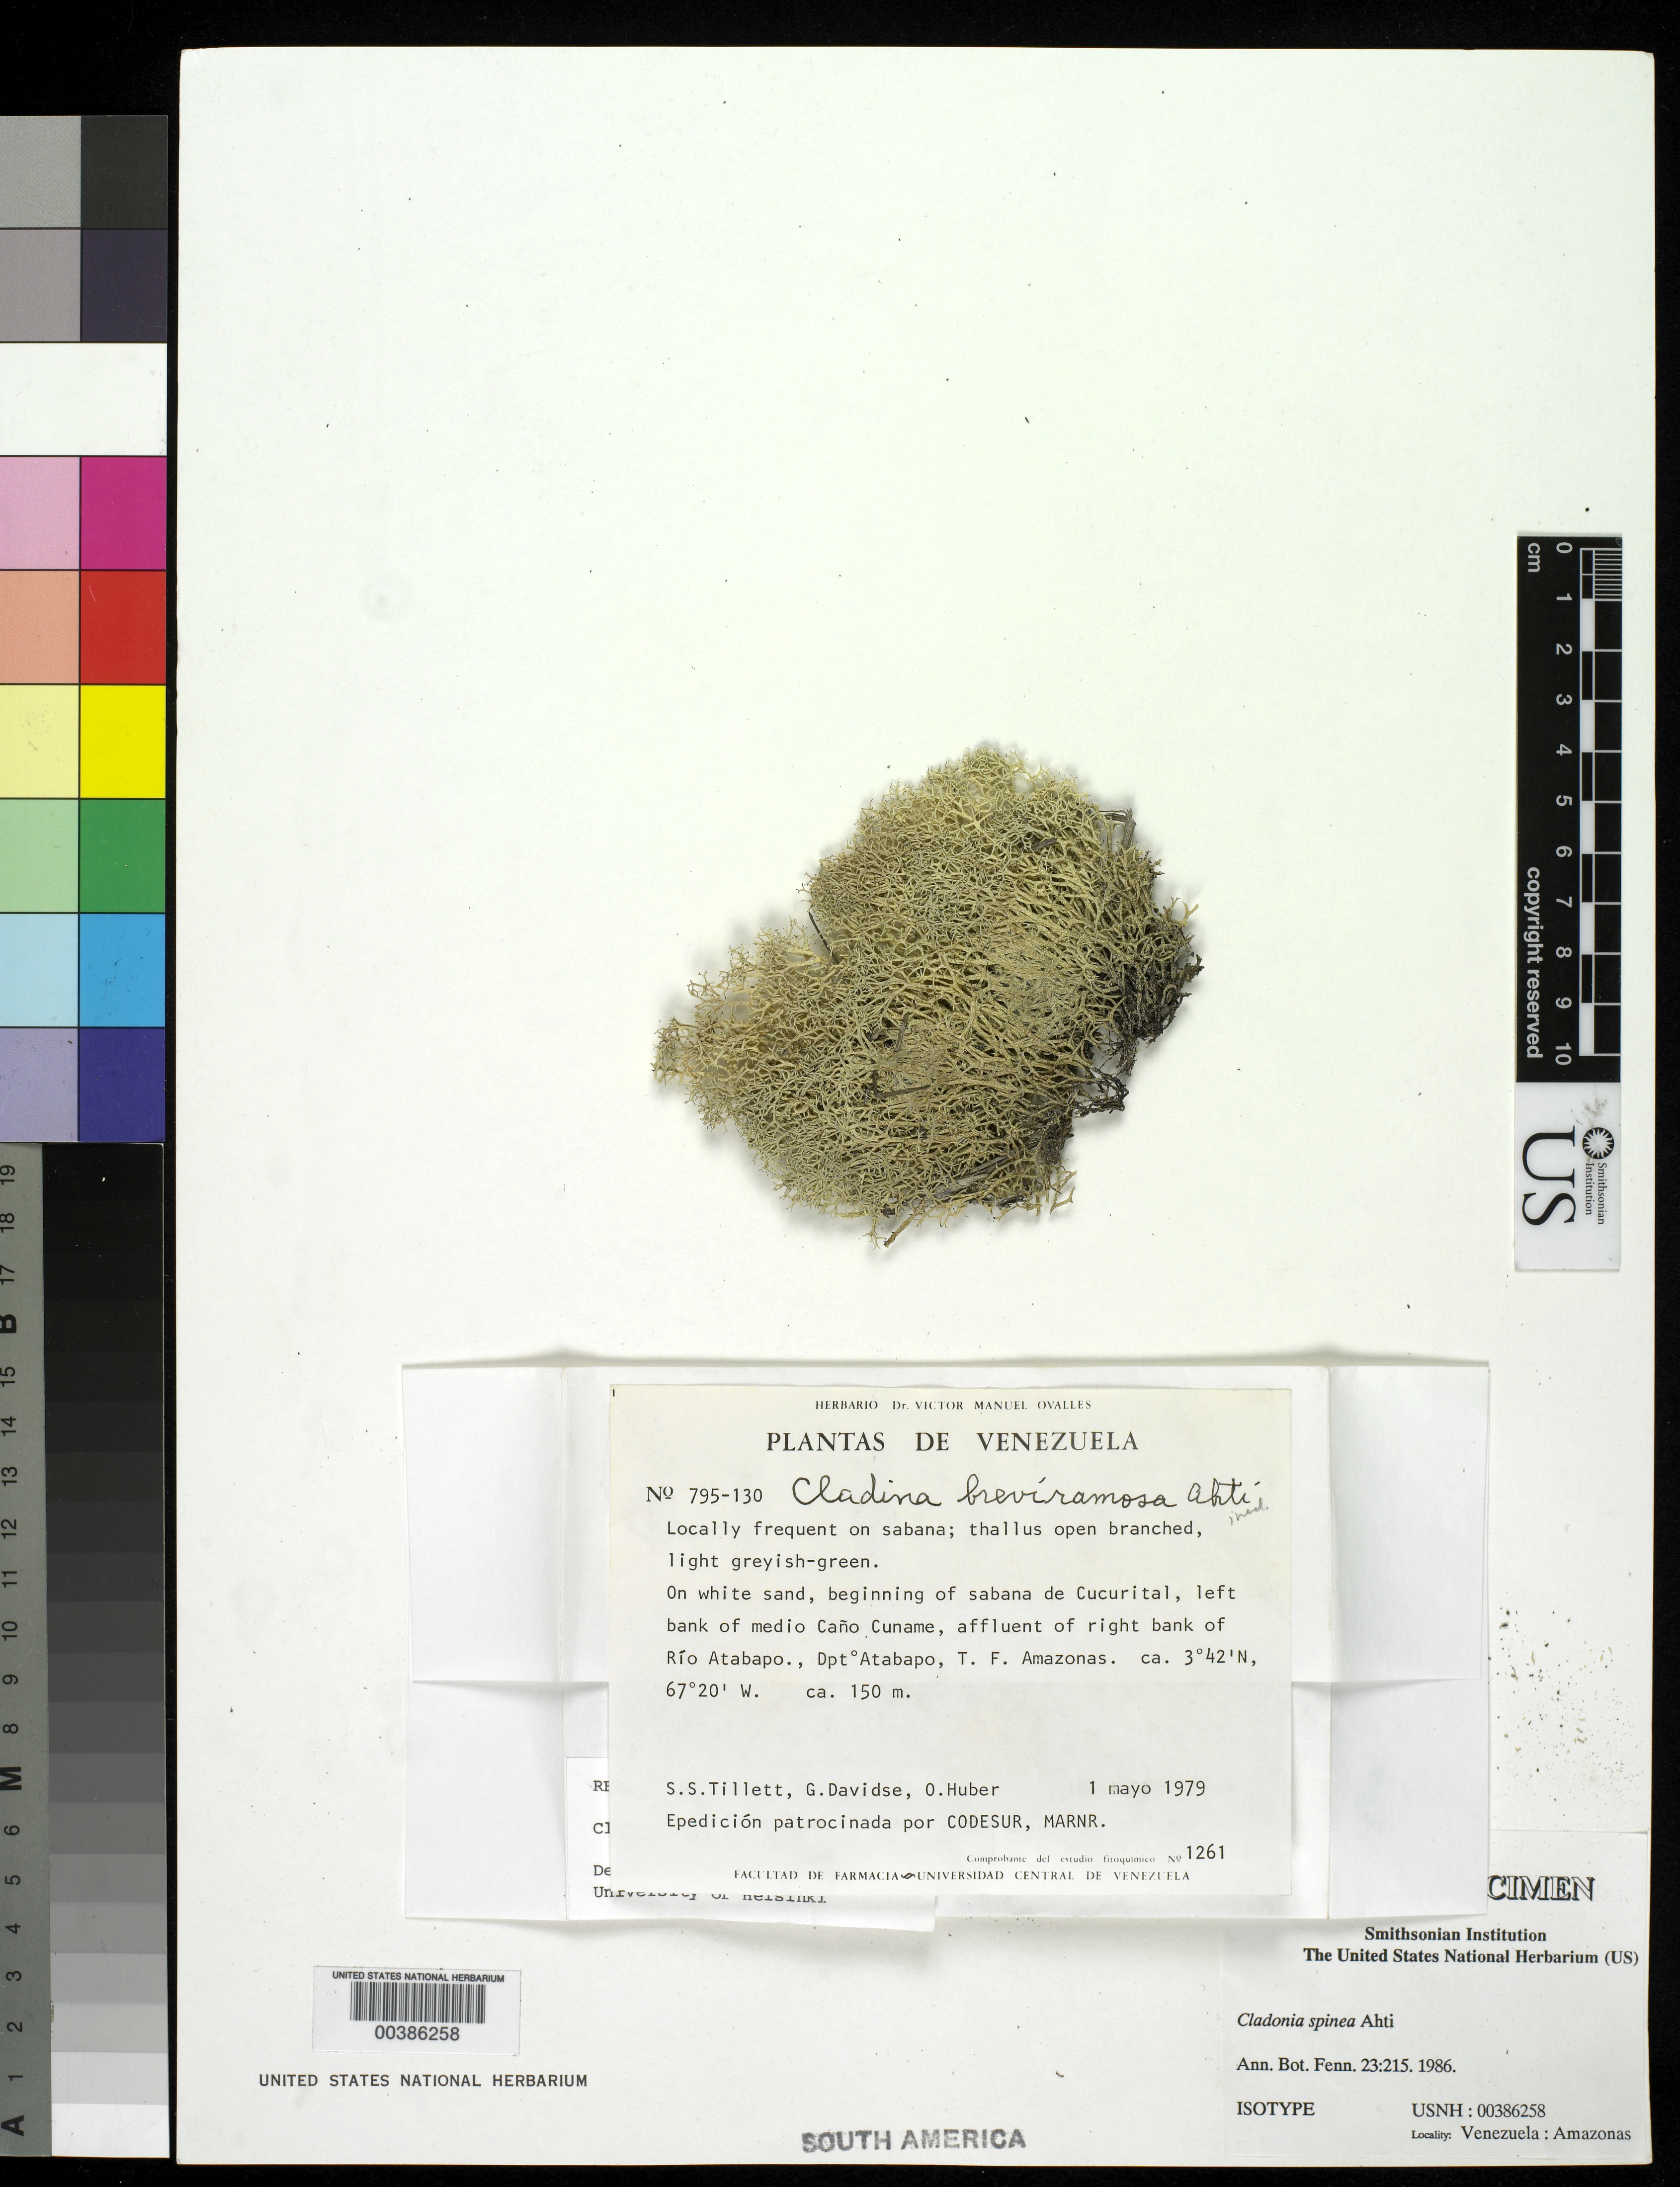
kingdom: Fungi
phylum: Ascomycota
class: Lecanoromycetes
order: Lecanorales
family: Cladoniaceae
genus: Cladonia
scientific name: Cladonia spinea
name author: Ahti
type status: Isotype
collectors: S. S. Tillett, G. Davidse & O. Huber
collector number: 795-130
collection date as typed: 01 May 1979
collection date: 1979-05-01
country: Venezuela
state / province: Amazonas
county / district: Atabapo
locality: Left bank of Cano Cuname, affluent of right bank of Rio Atabapo.